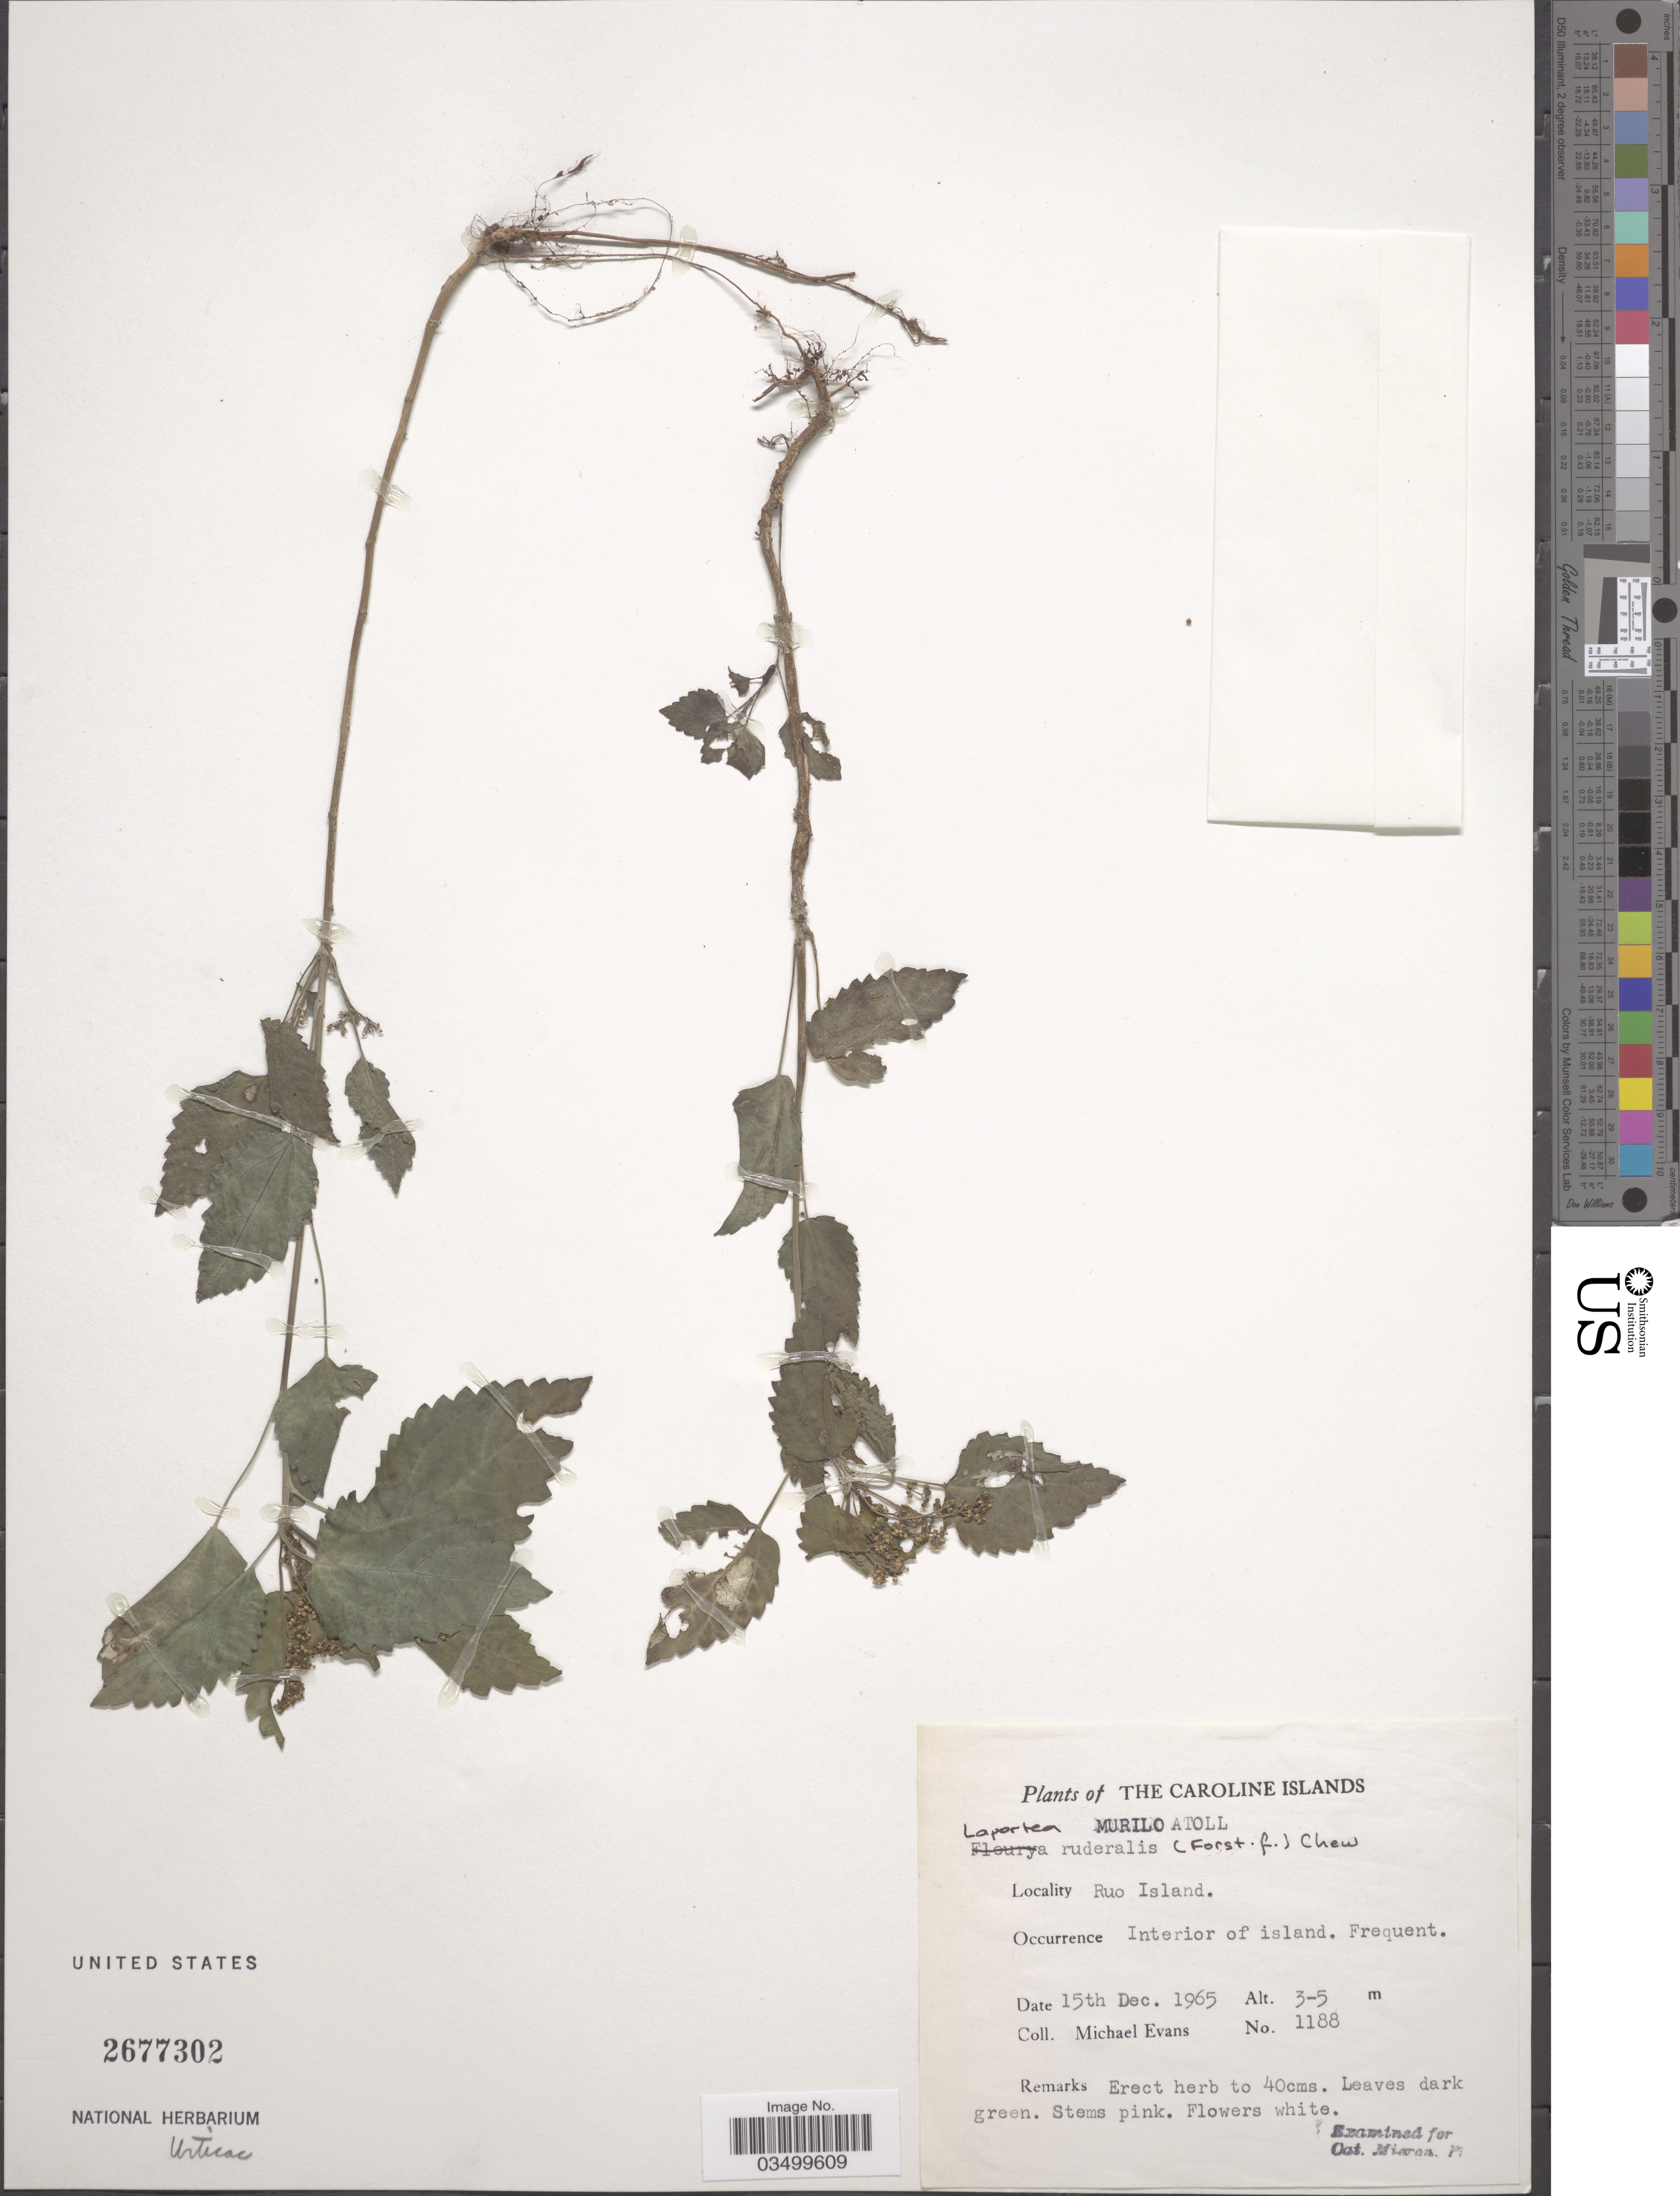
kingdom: Plantae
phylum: Tracheophyta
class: Magnoliopsida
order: Rosales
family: Urticaceae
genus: Laportea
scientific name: Laportea ruderalis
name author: (G. Forst.) Chew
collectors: M. Evans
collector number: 1188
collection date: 1965-12-15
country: Micronesia, Federated States of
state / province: Truk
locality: Caroline Islands. Murilo Atoll. Ruo Island. Interior of island.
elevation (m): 3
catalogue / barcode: US 2677302